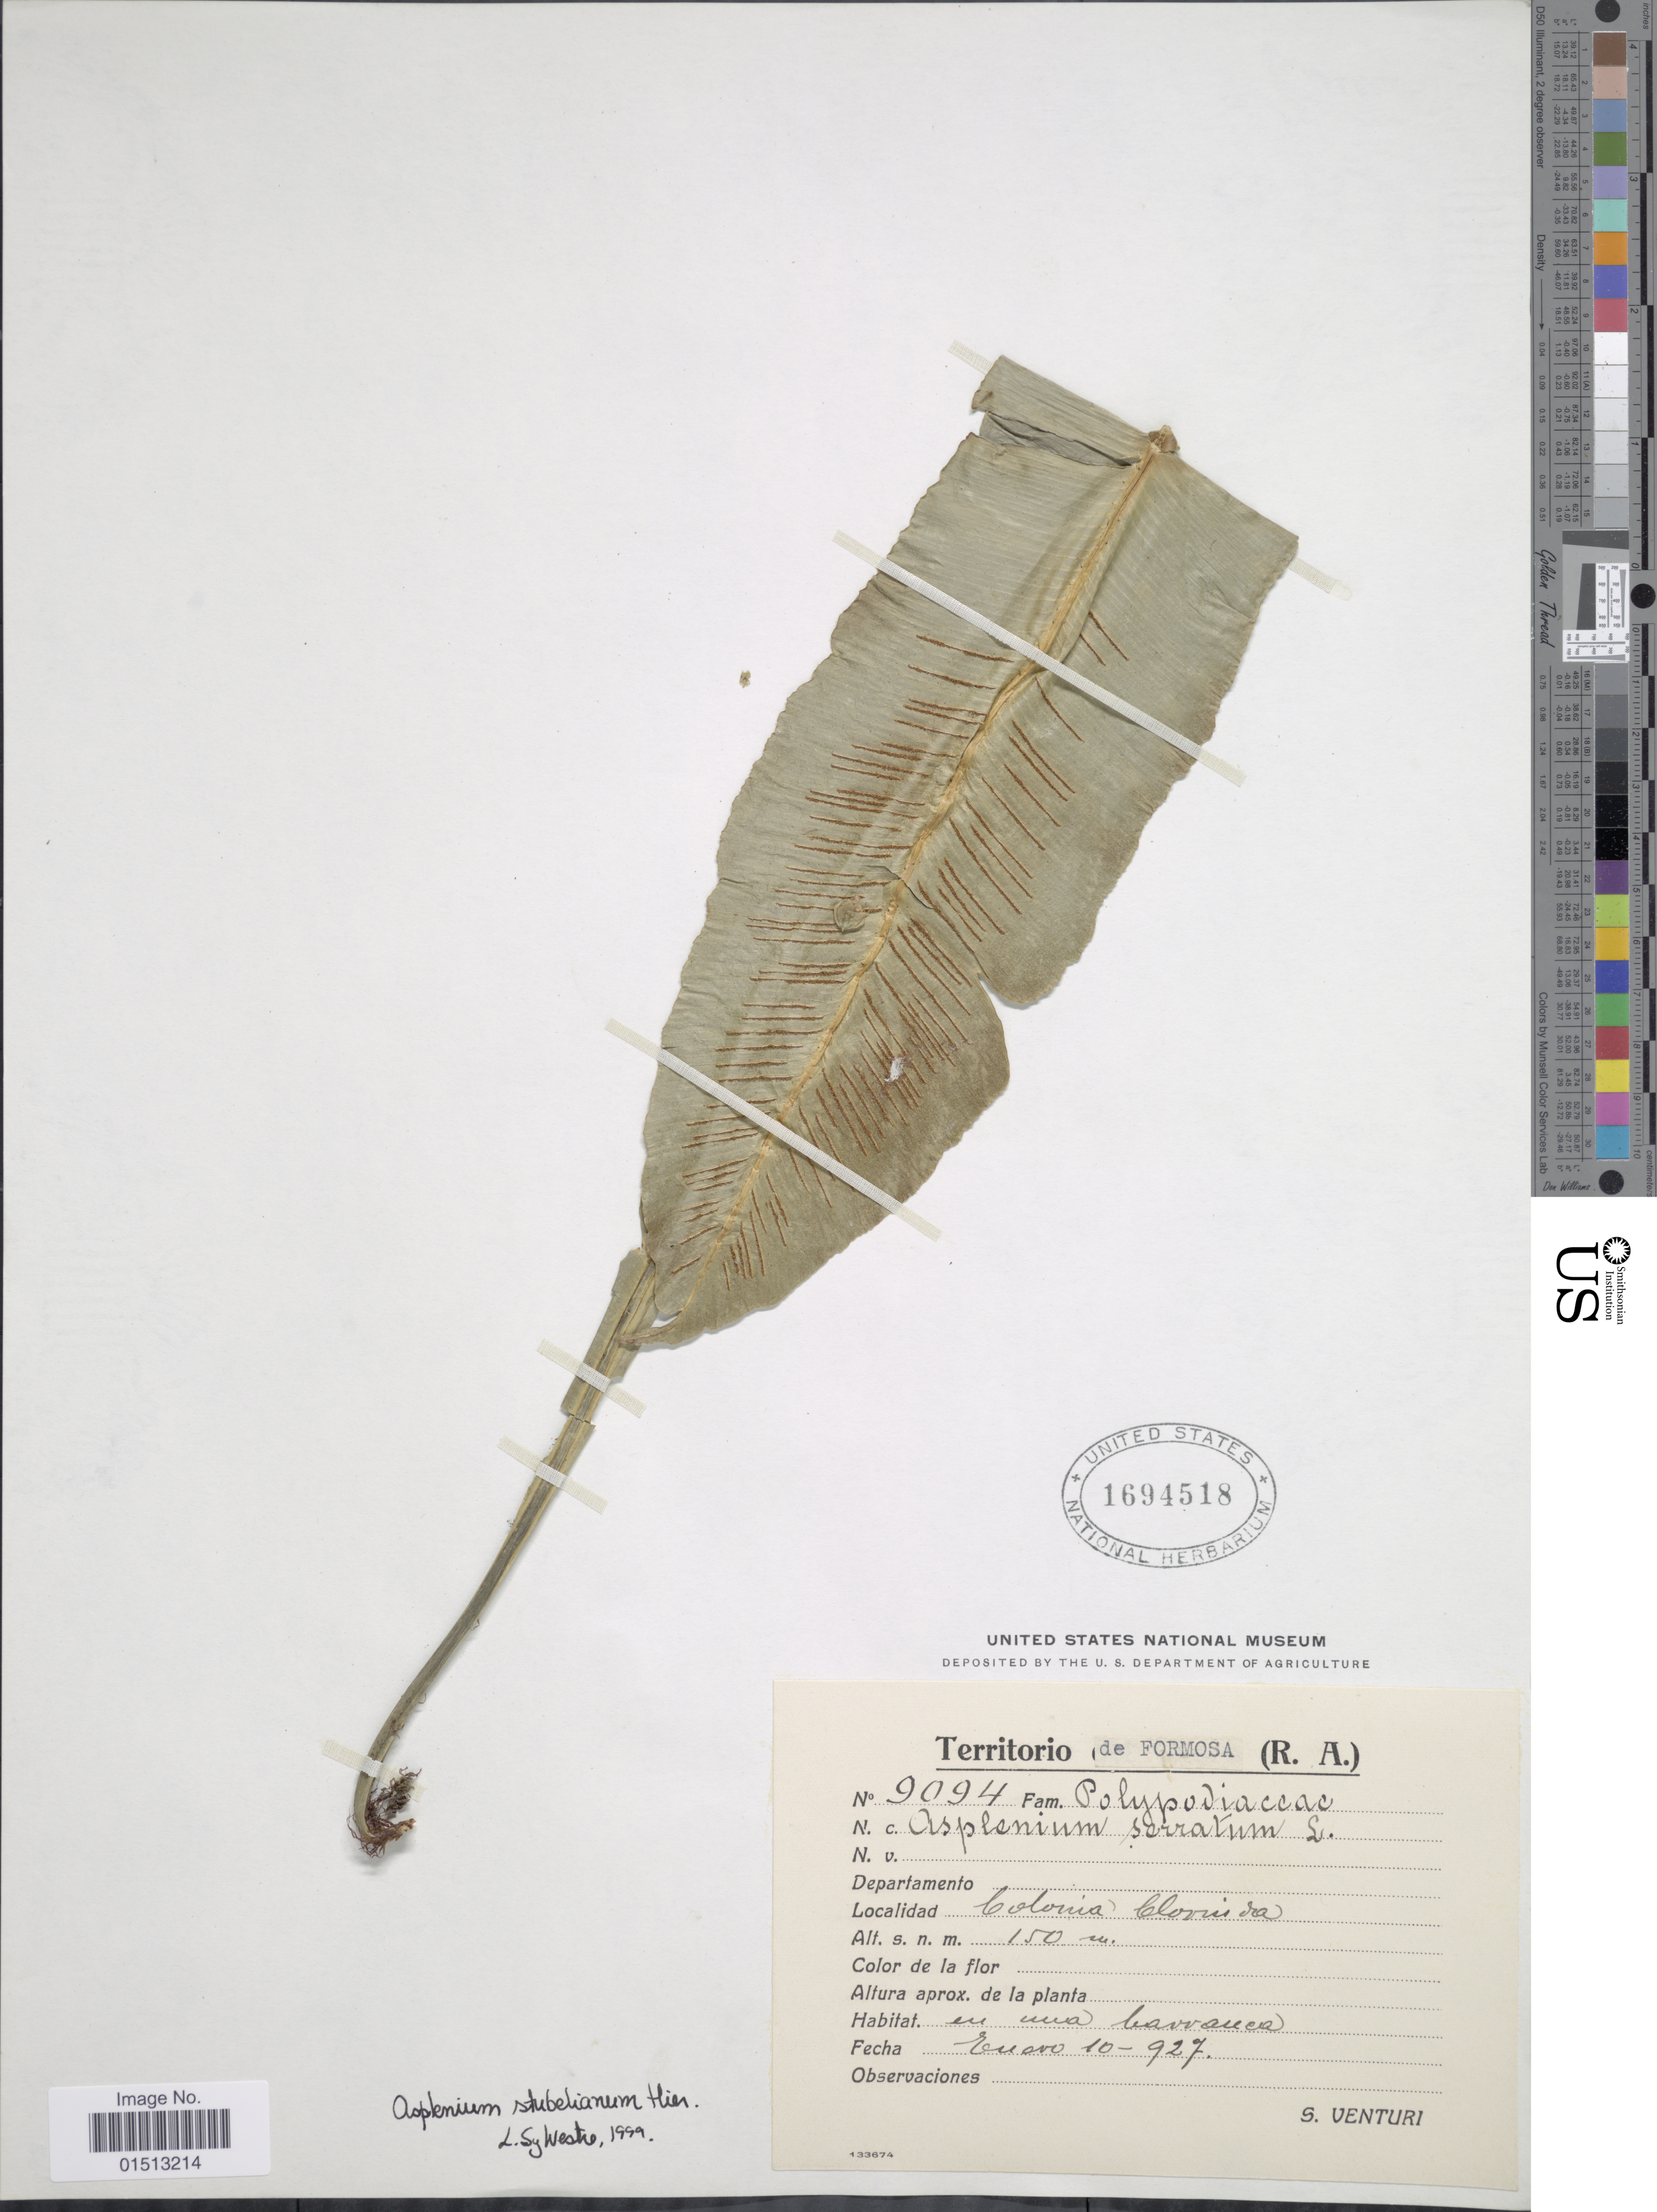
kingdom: Plantae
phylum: Tracheophyta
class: Polypodiopsida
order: Polypodiales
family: Aspleniaceae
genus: Asplenium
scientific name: Asplenium stuebelianum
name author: Hieron.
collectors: S. Venturi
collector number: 9094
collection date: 1927-01-10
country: Argentina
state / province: Formosa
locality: (R.A.) Colonia Clorinda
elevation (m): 150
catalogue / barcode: US 1694518